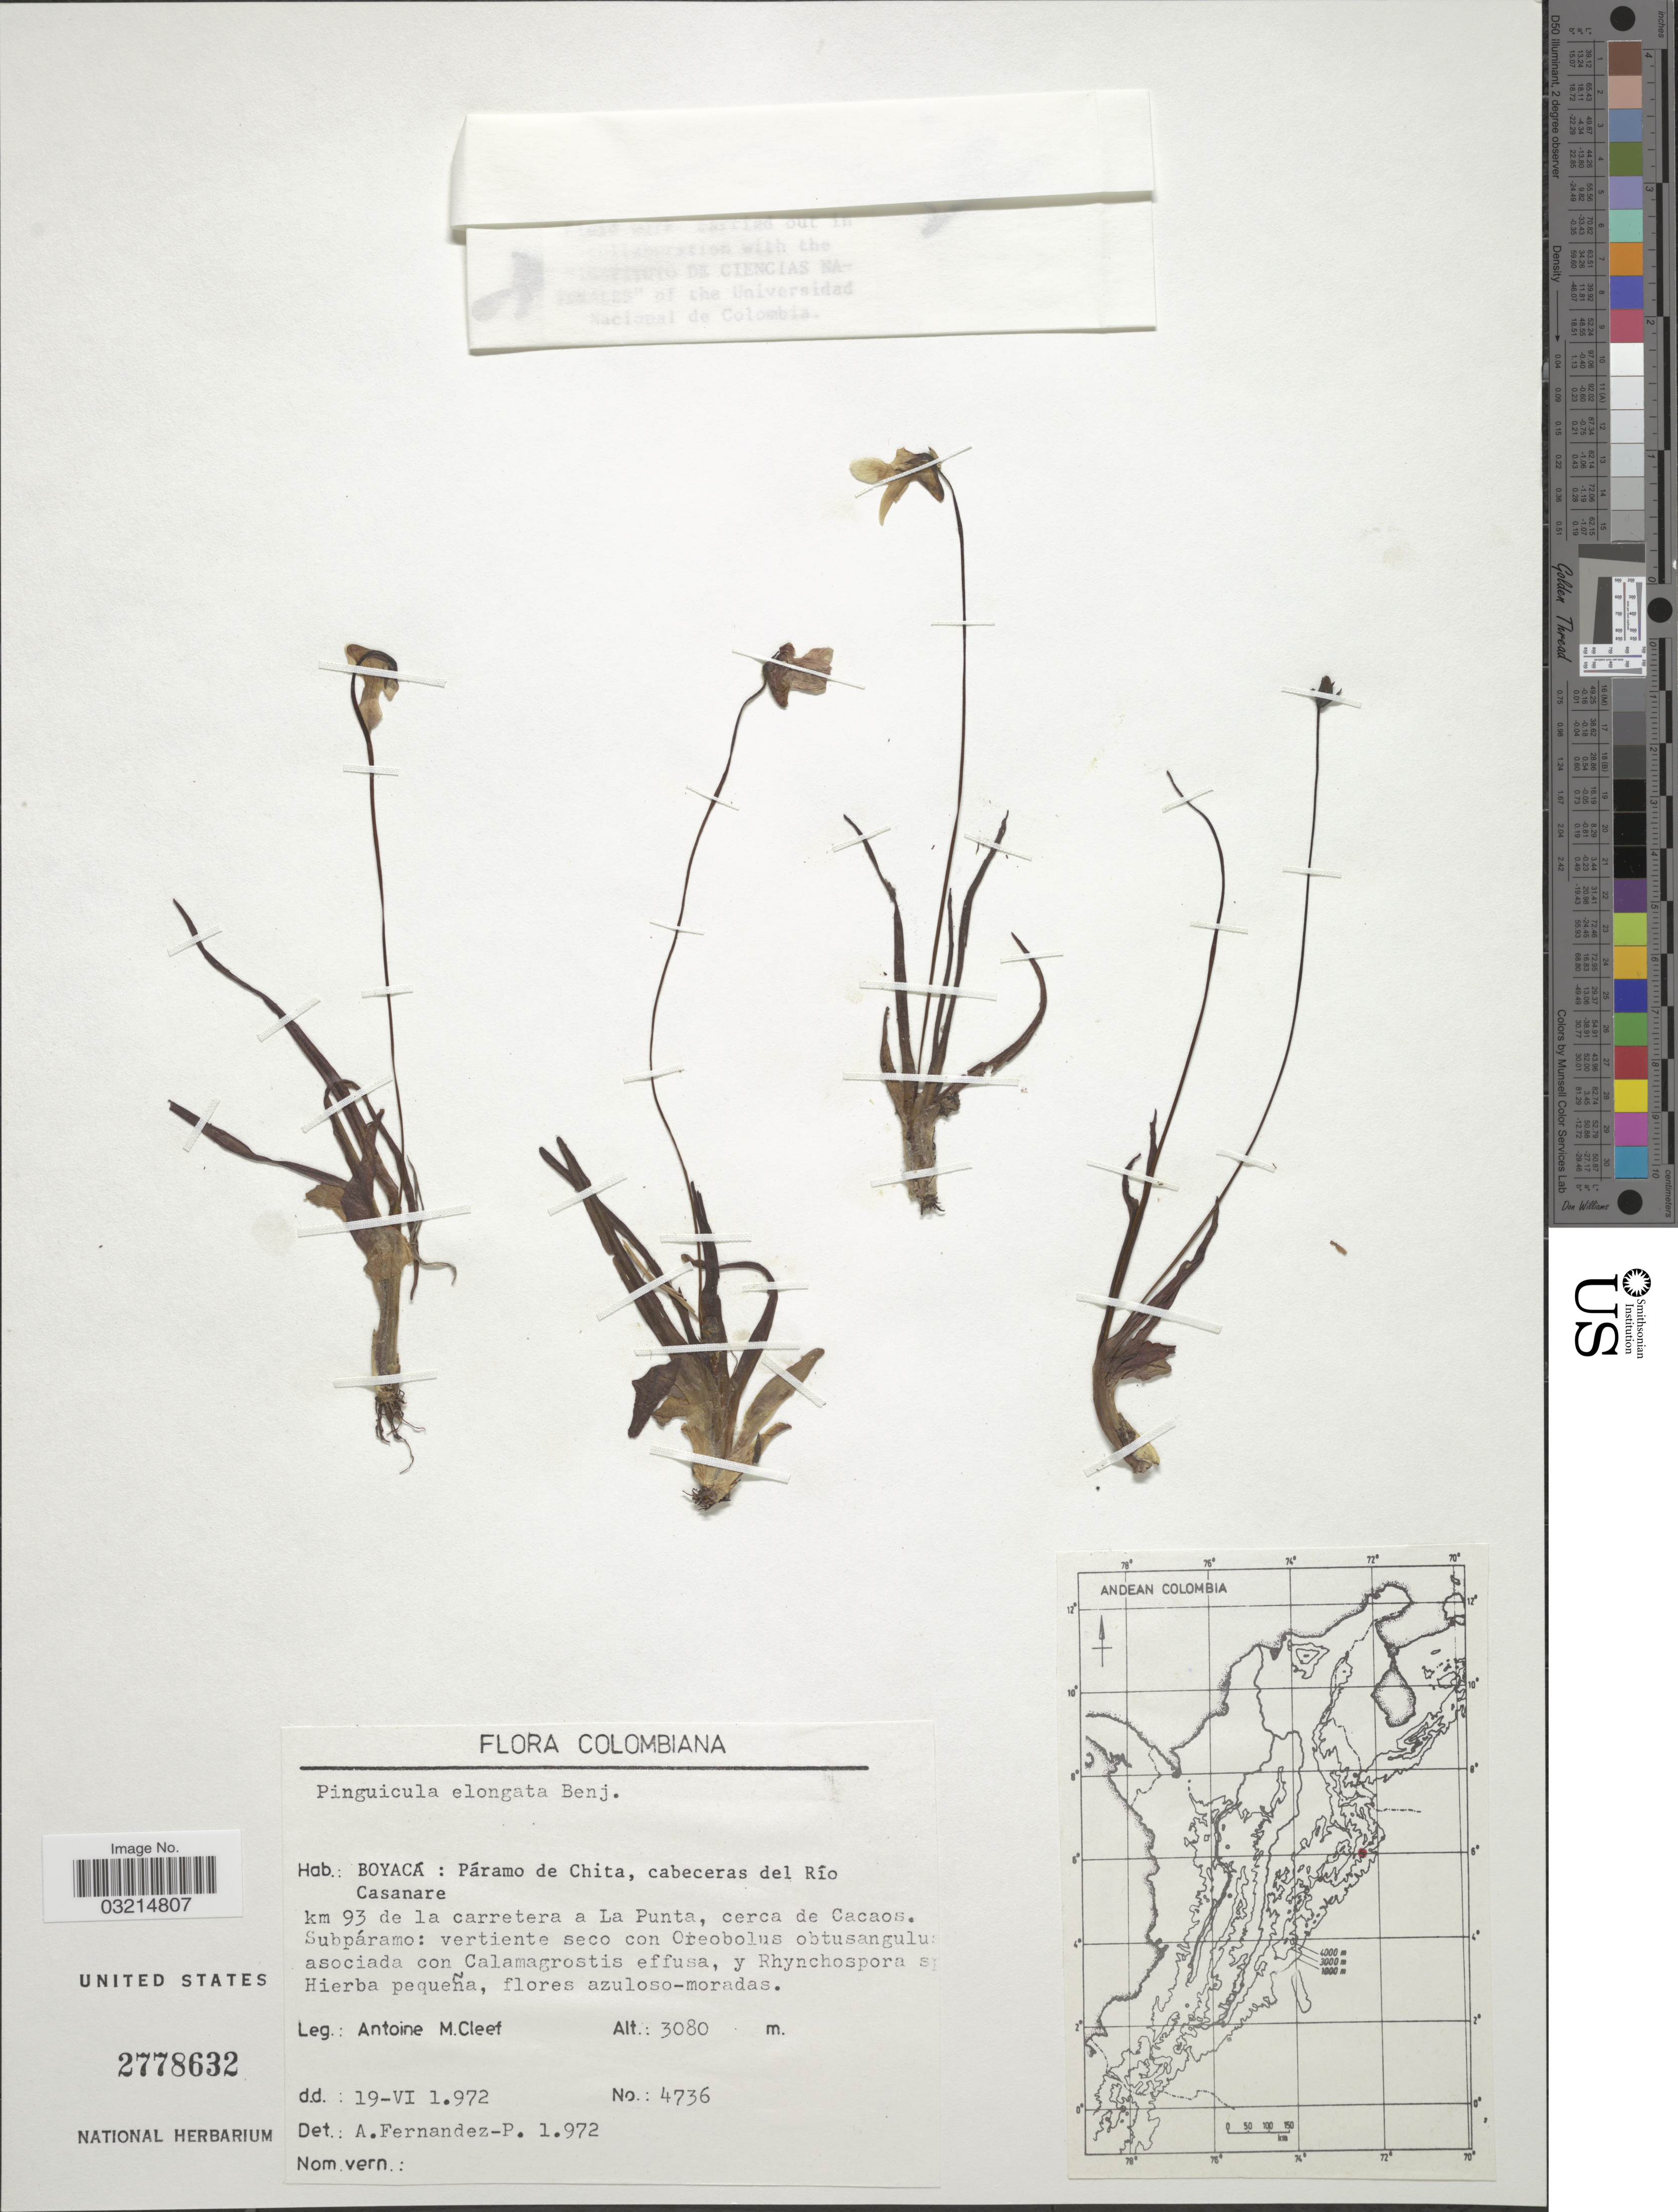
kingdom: Plantae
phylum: Tracheophyta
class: Magnoliopsida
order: Lamiales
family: Lentibulariaceae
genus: Pinguicula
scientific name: Pinguicula elongata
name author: Benj.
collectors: A. M. Cleef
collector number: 4736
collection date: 1972-06-19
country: Colombia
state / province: Boyacá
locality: Páramo de Chita, cabeceras del Río Casanare, km 93 de la carretera a La Punta, cerca de Cacaos.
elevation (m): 3080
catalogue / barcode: US 2778632